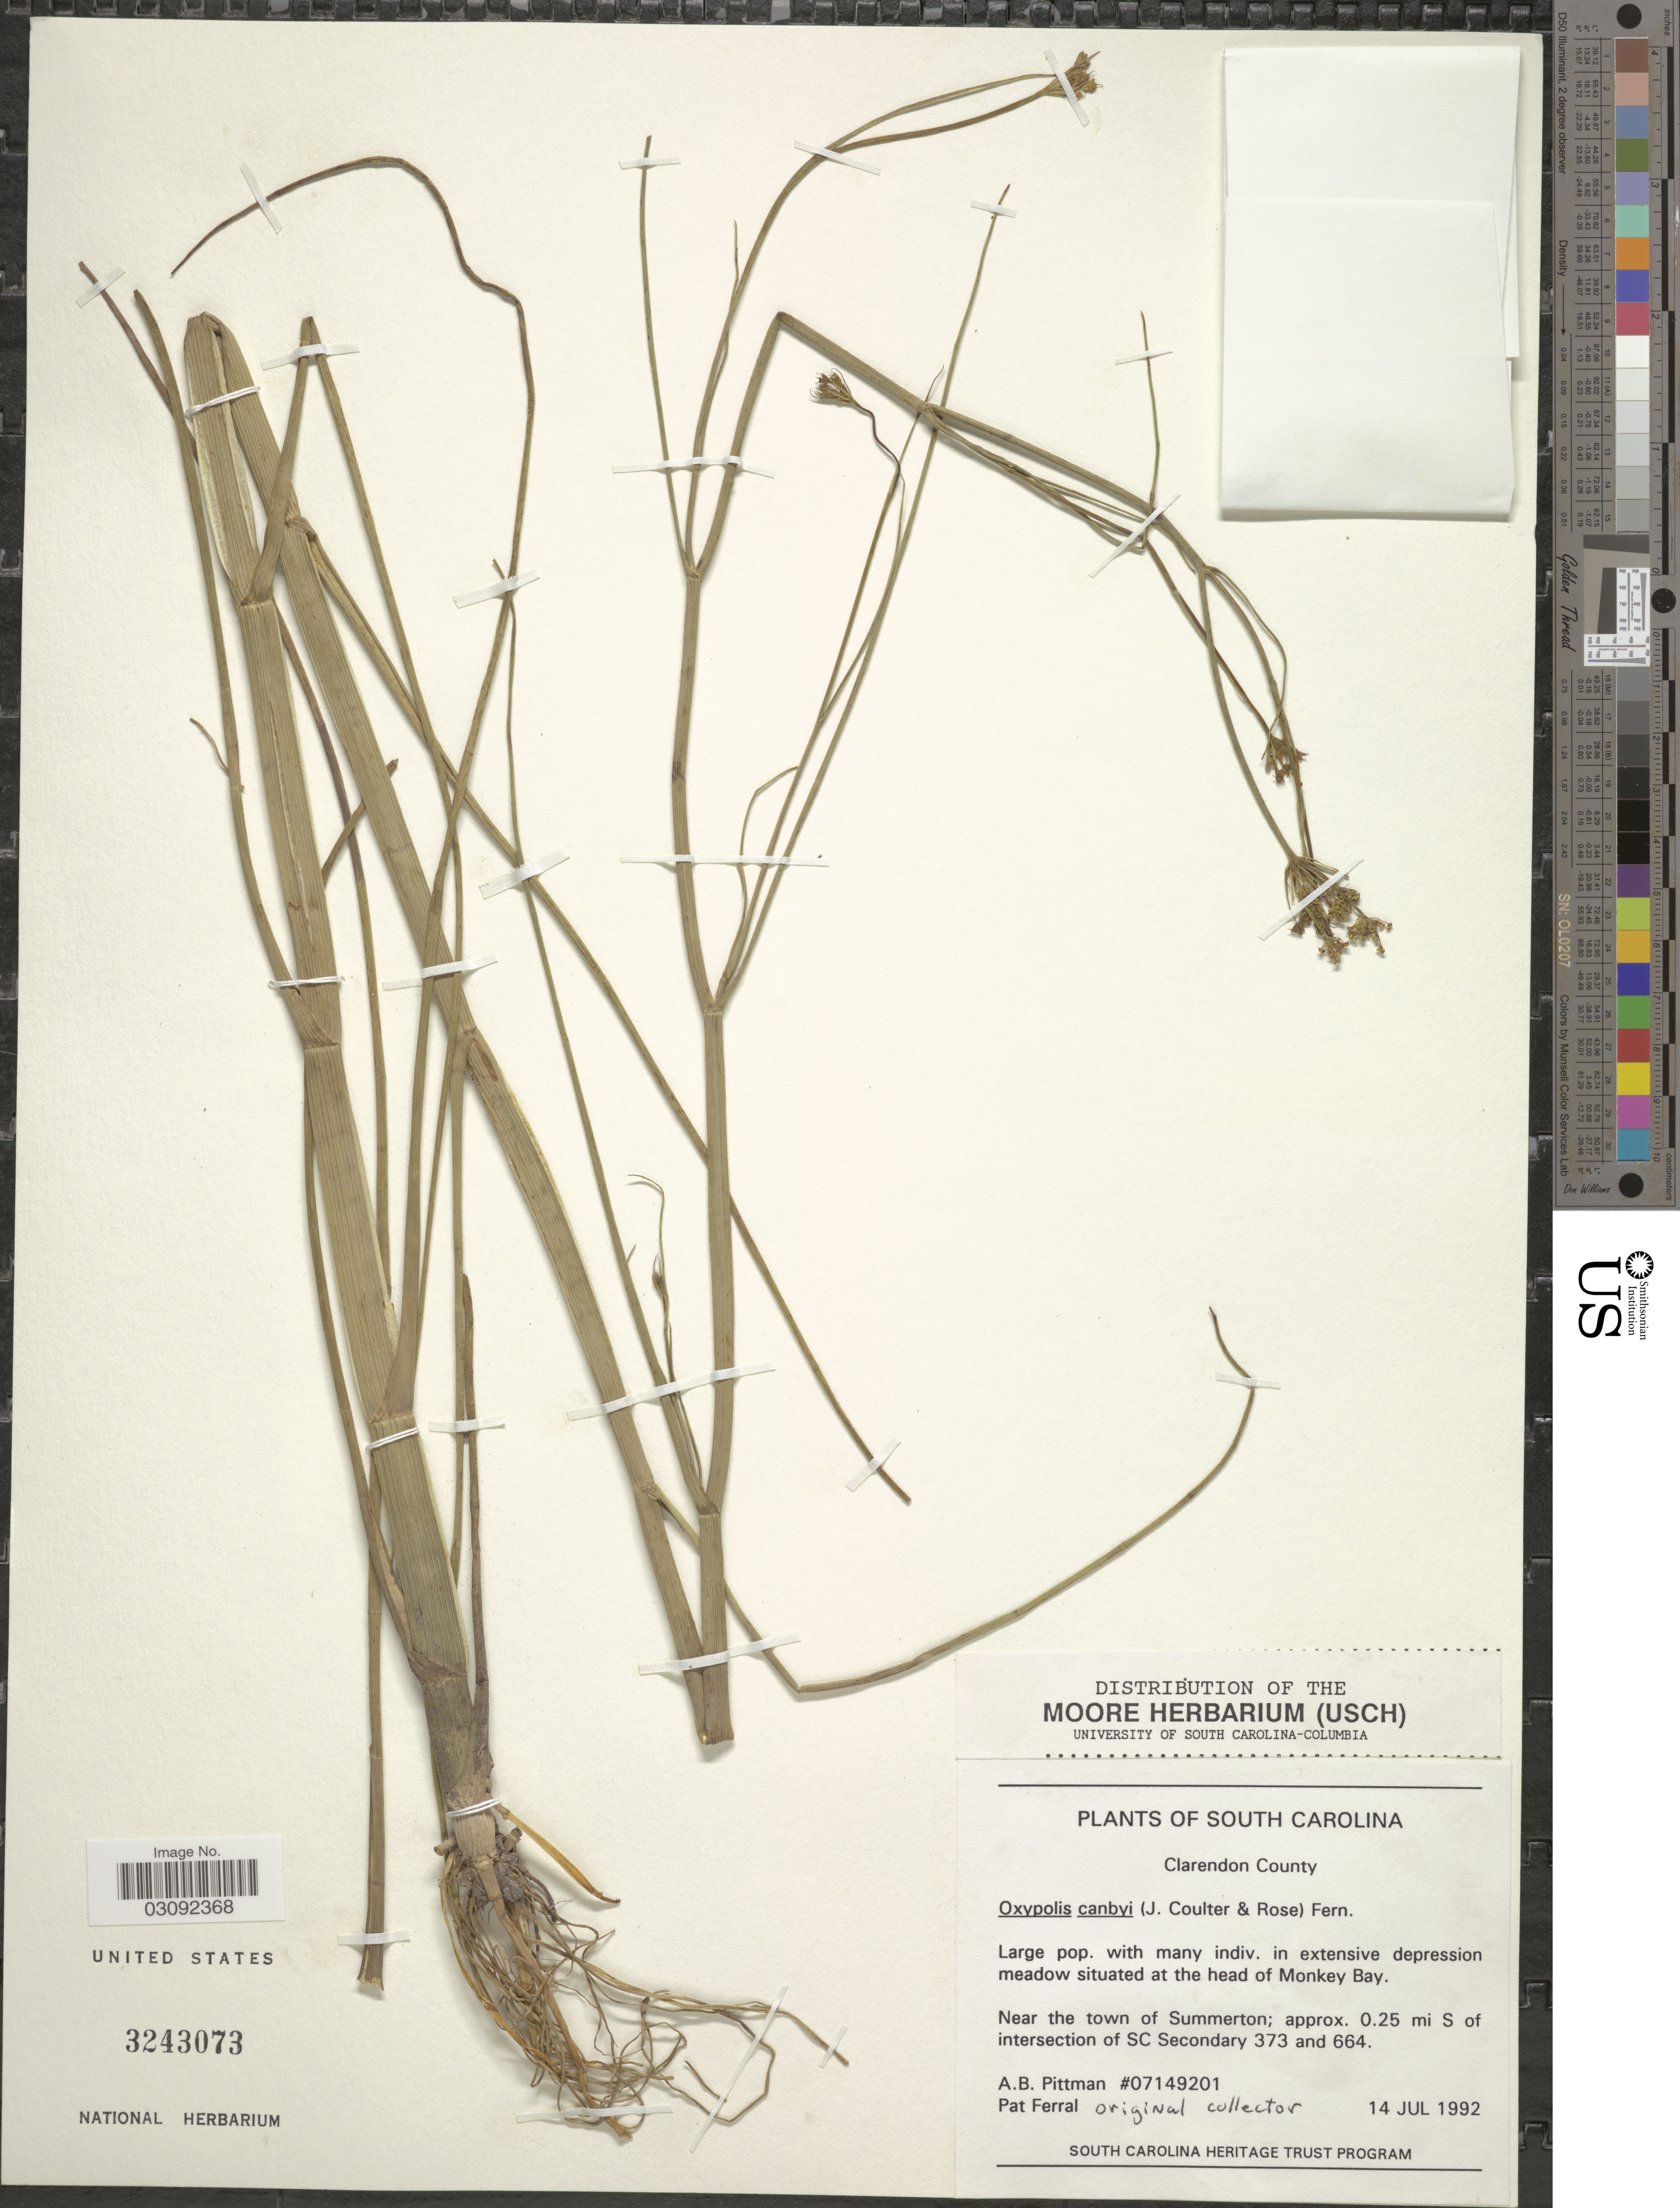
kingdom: Plantae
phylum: Tracheophyta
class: Magnoliopsida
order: Apiales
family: Apiaceae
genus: Oxypolis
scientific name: Oxypolis canbyi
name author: (J.M. Coult. & Rose) Fernald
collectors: A. B. Pittman & P. Ferral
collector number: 07149201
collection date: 1992-07-14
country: United States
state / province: South Carolina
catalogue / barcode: US 3243073